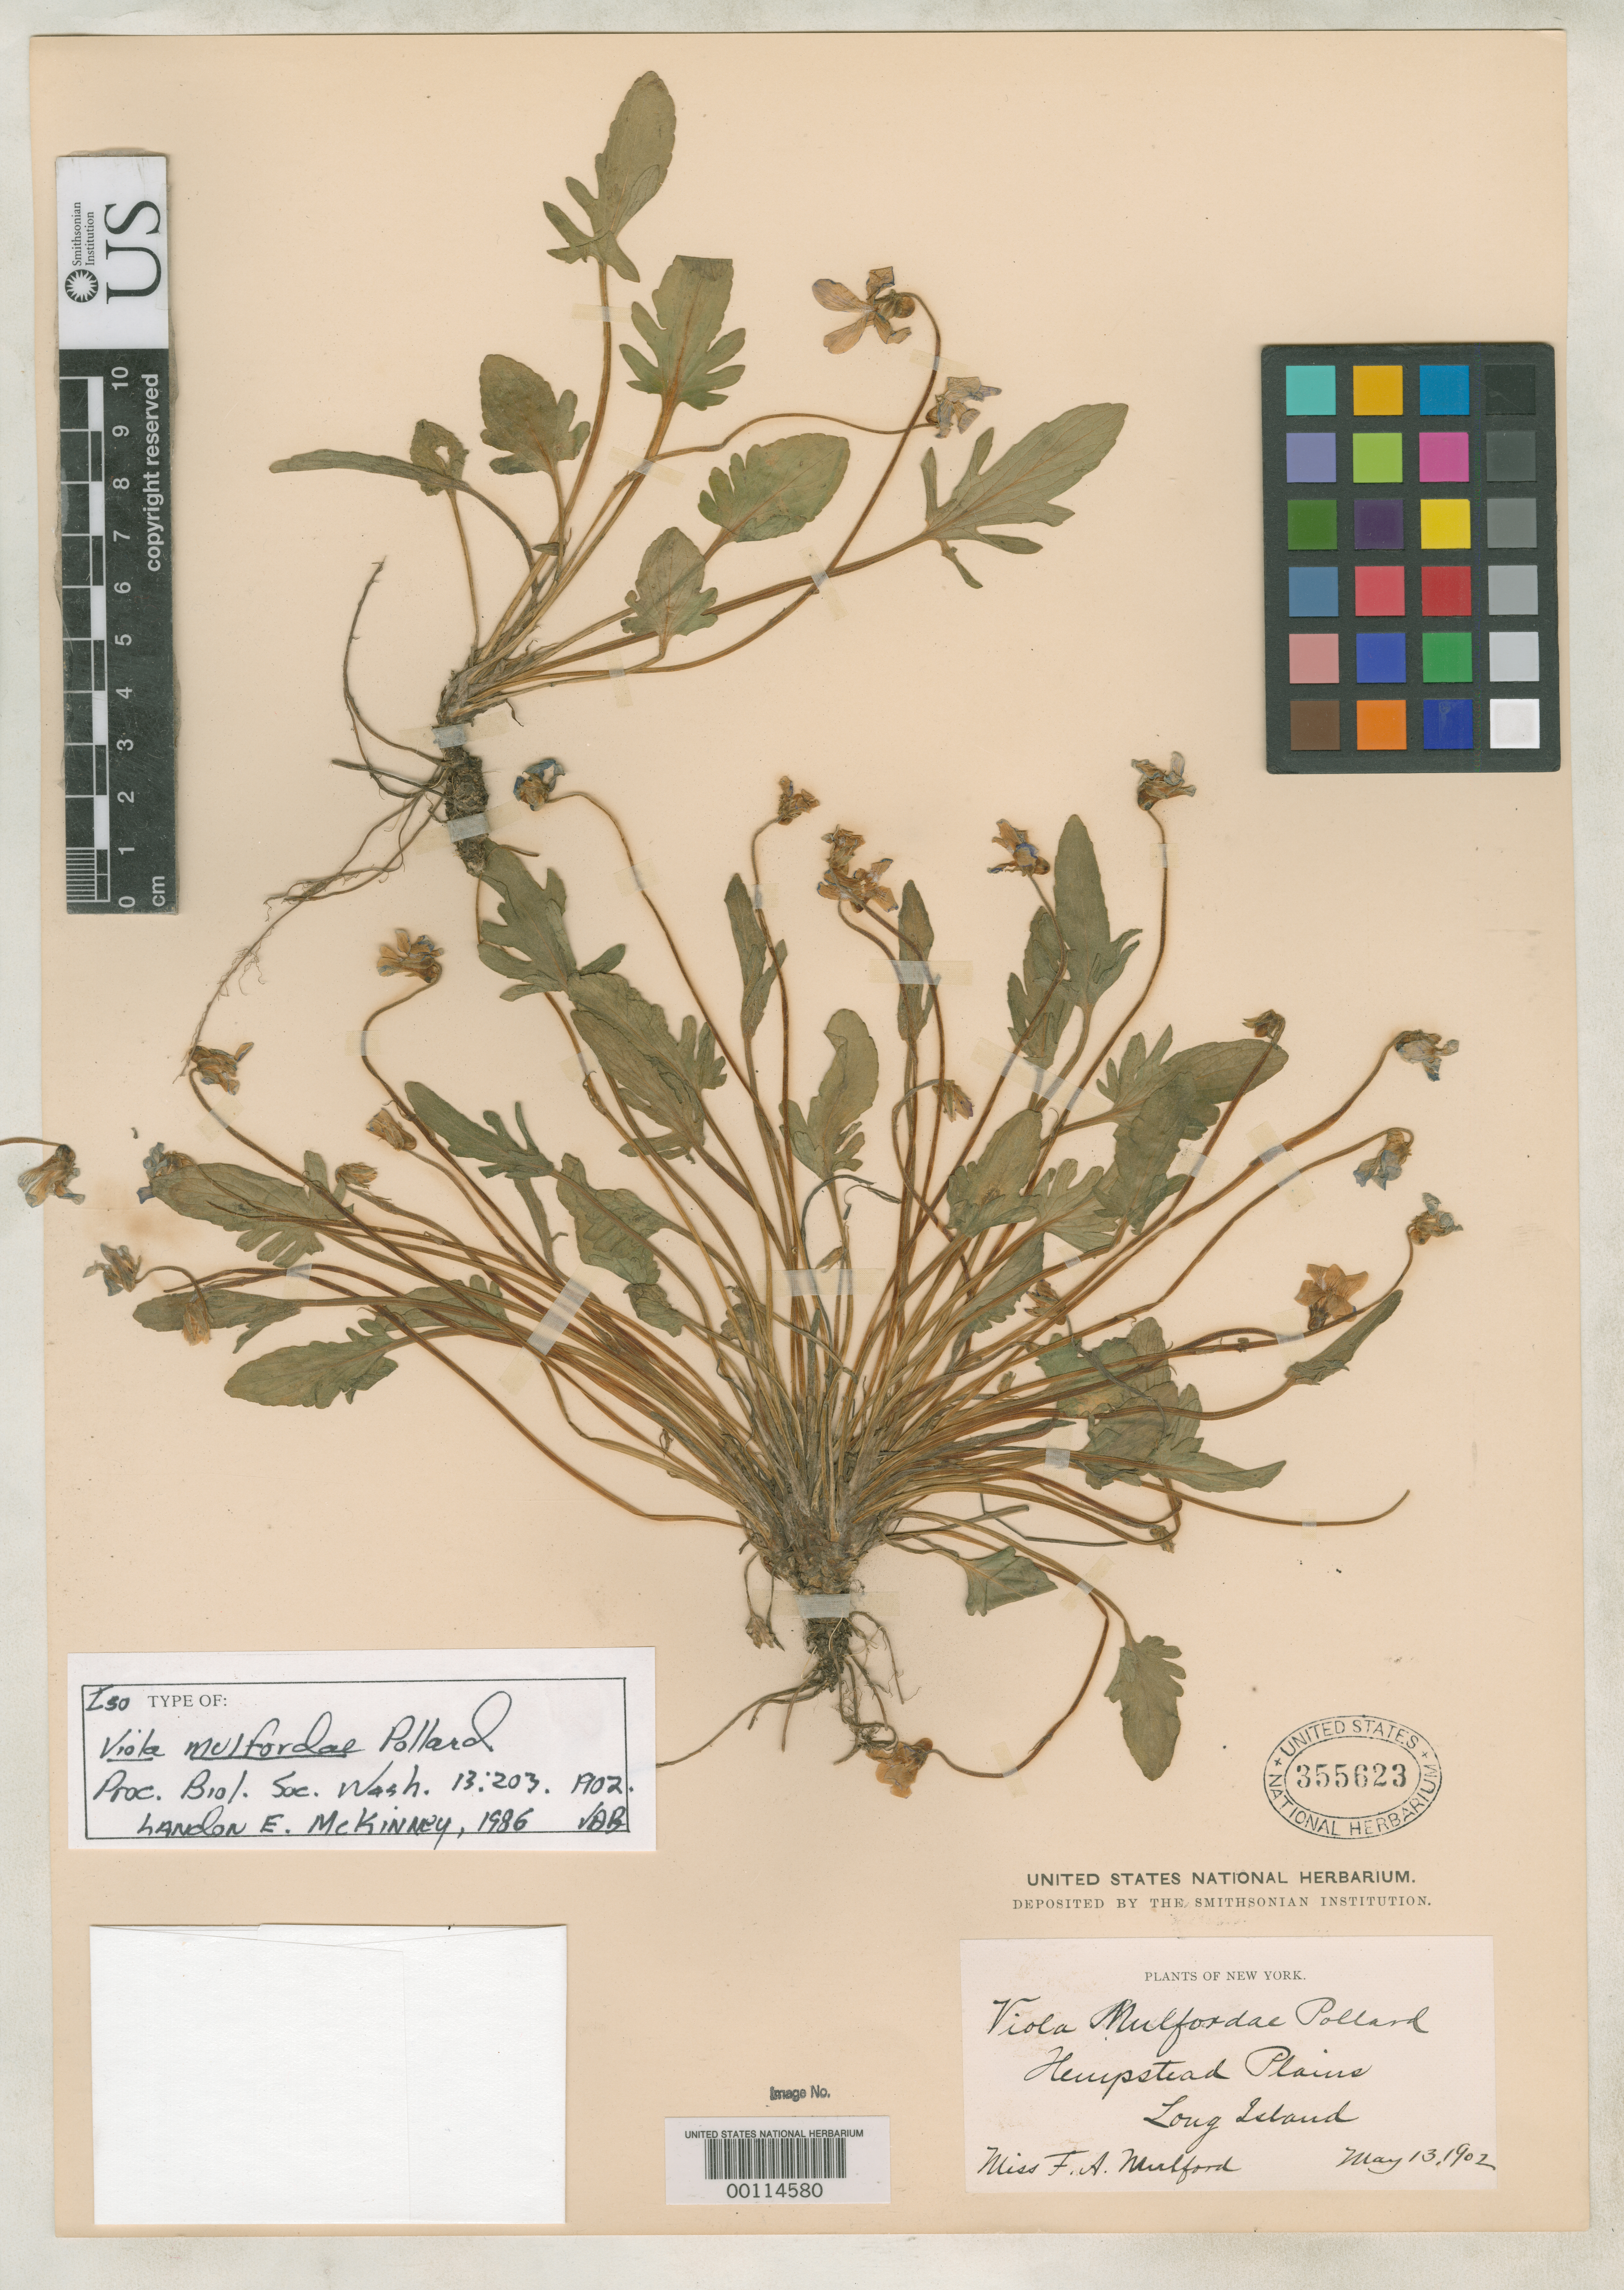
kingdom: Plantae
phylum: Tracheophyta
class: Magnoliopsida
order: Malpighiales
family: Violaceae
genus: Viola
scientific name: Viola x mulfordiae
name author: Pollard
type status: Isotype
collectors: F. Mulford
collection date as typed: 13 May 1902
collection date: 1902-05-13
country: United States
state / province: New York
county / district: Nassau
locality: Hempstead Plains. Long Island.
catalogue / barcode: US 355623